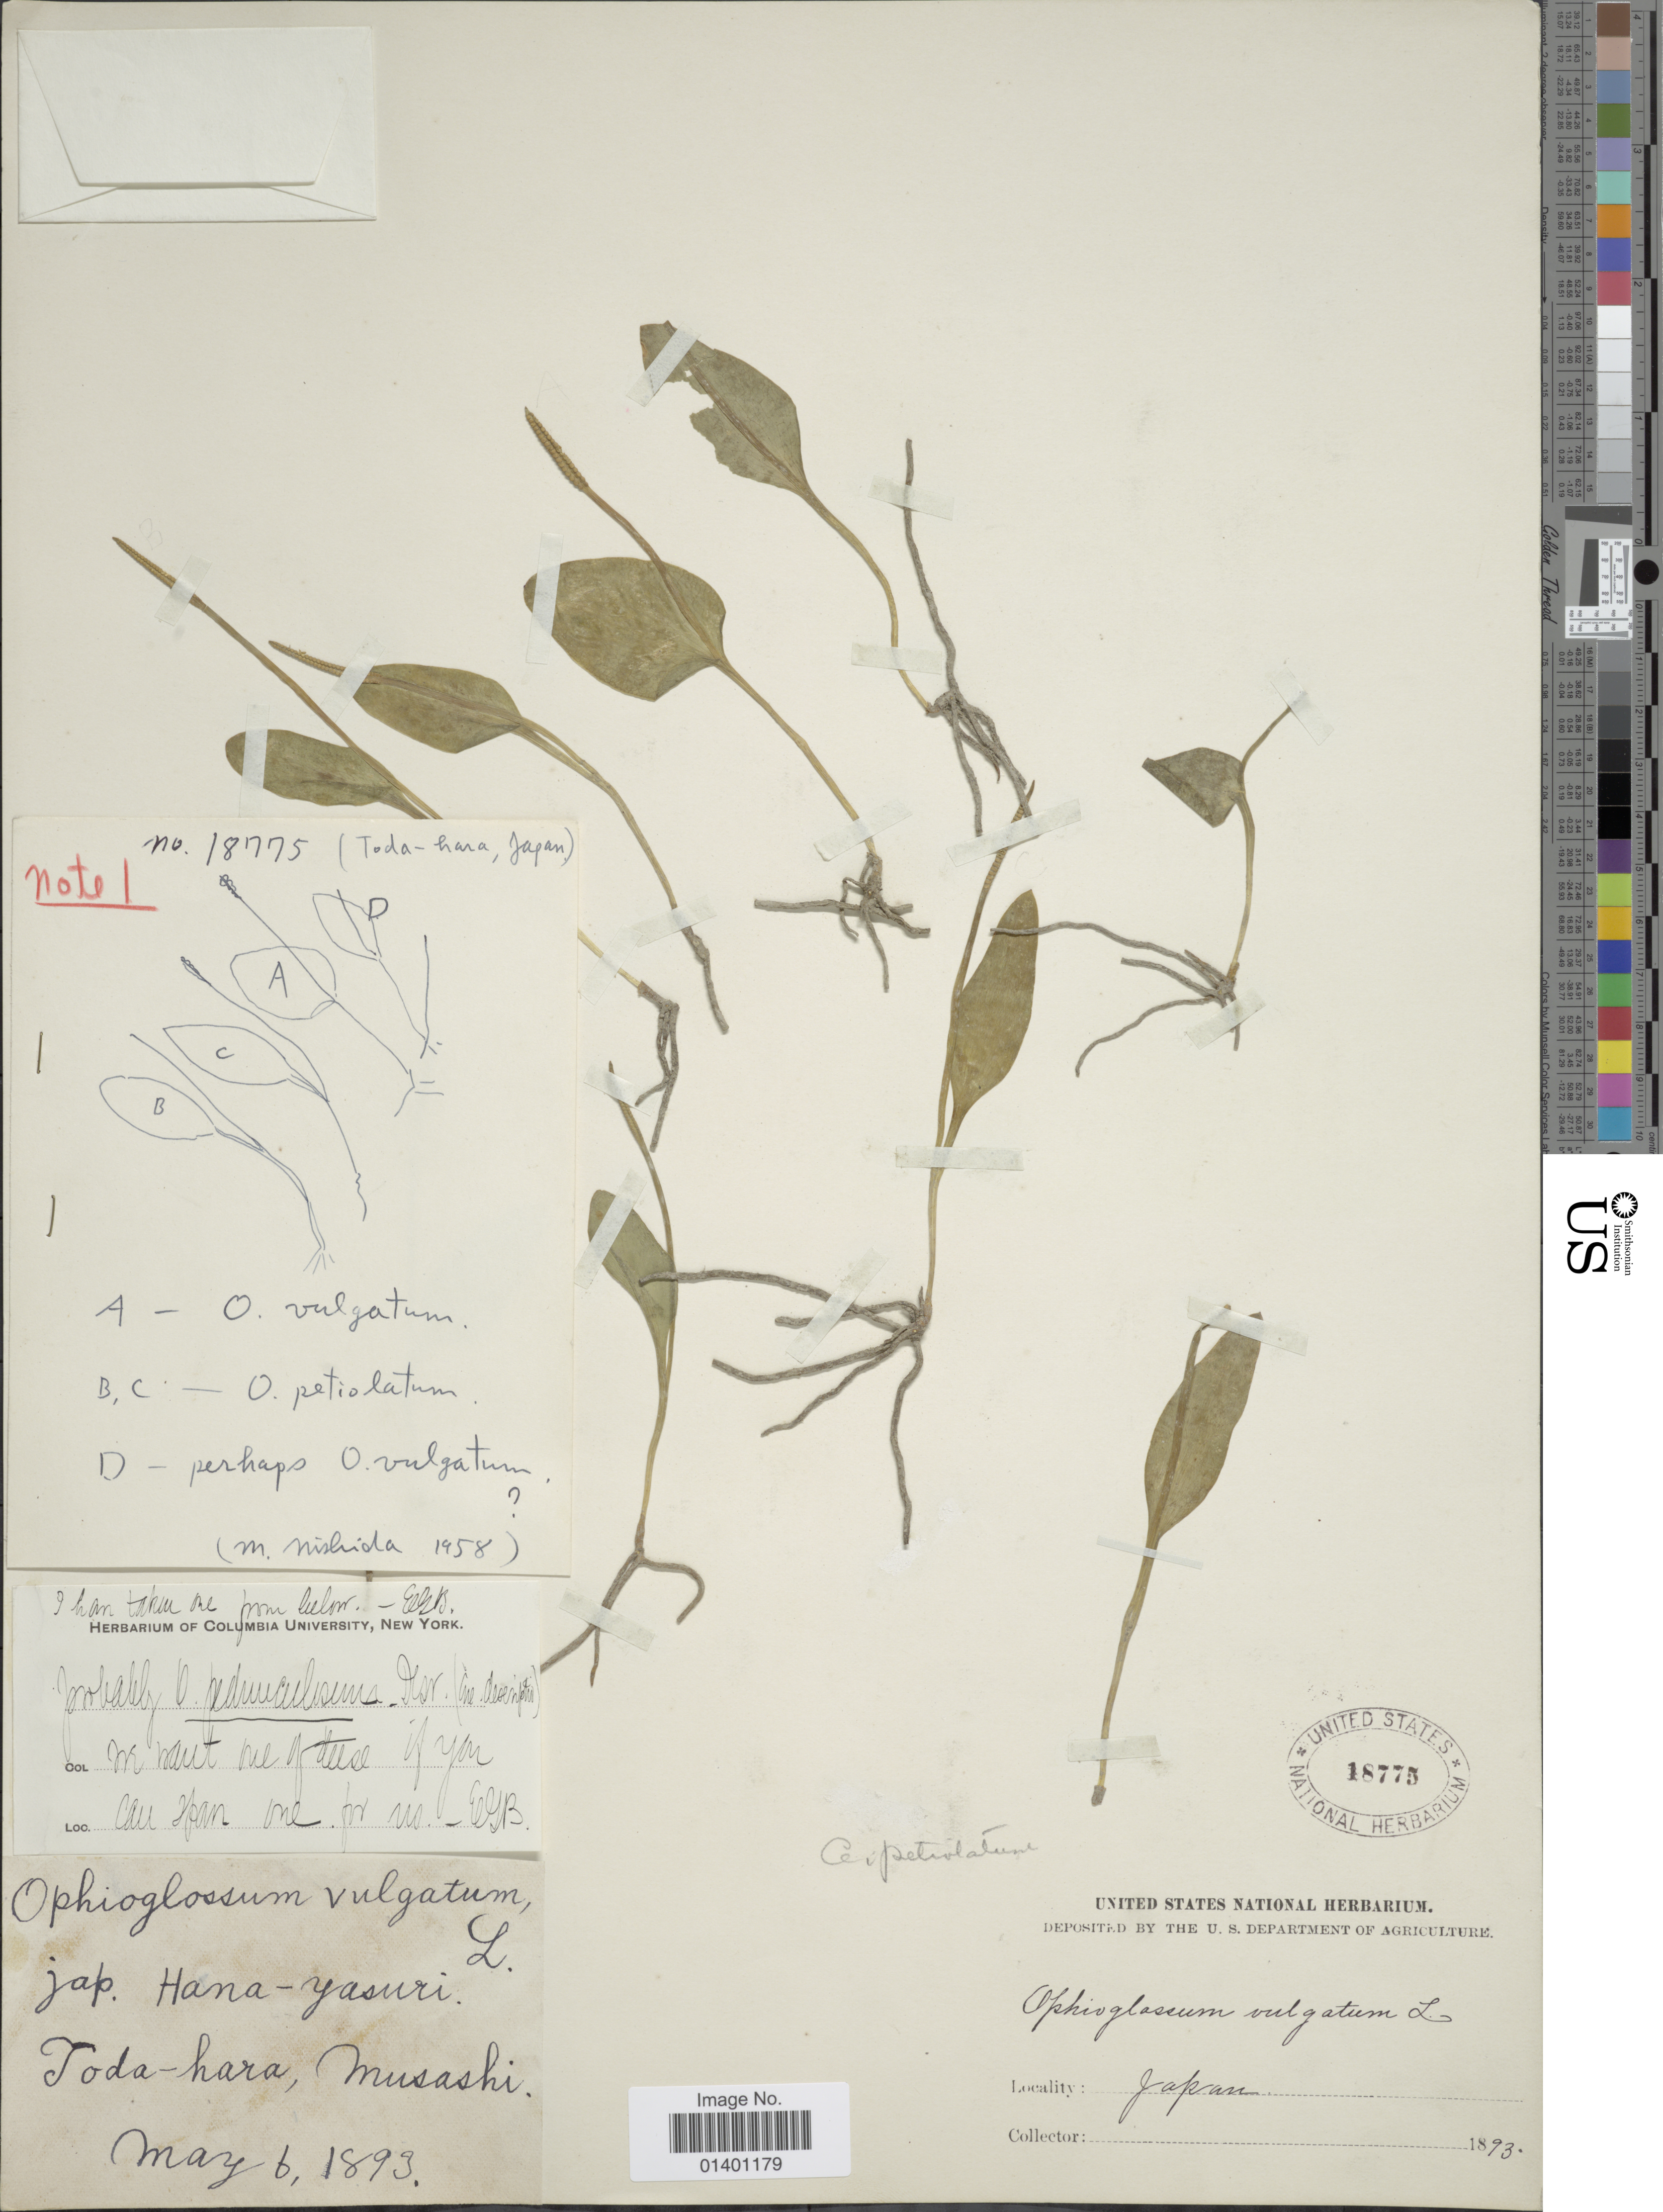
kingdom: Plantae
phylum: Tracheophyta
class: Polypodiopsida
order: Ophioglossales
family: Ophioglossaceae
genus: Ophioglossum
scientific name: Ophioglossum petiolatum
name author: Hook.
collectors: U.S. National Herbarium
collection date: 1893-05-06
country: Japan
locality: Toda-hara, Musashi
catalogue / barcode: US 18775